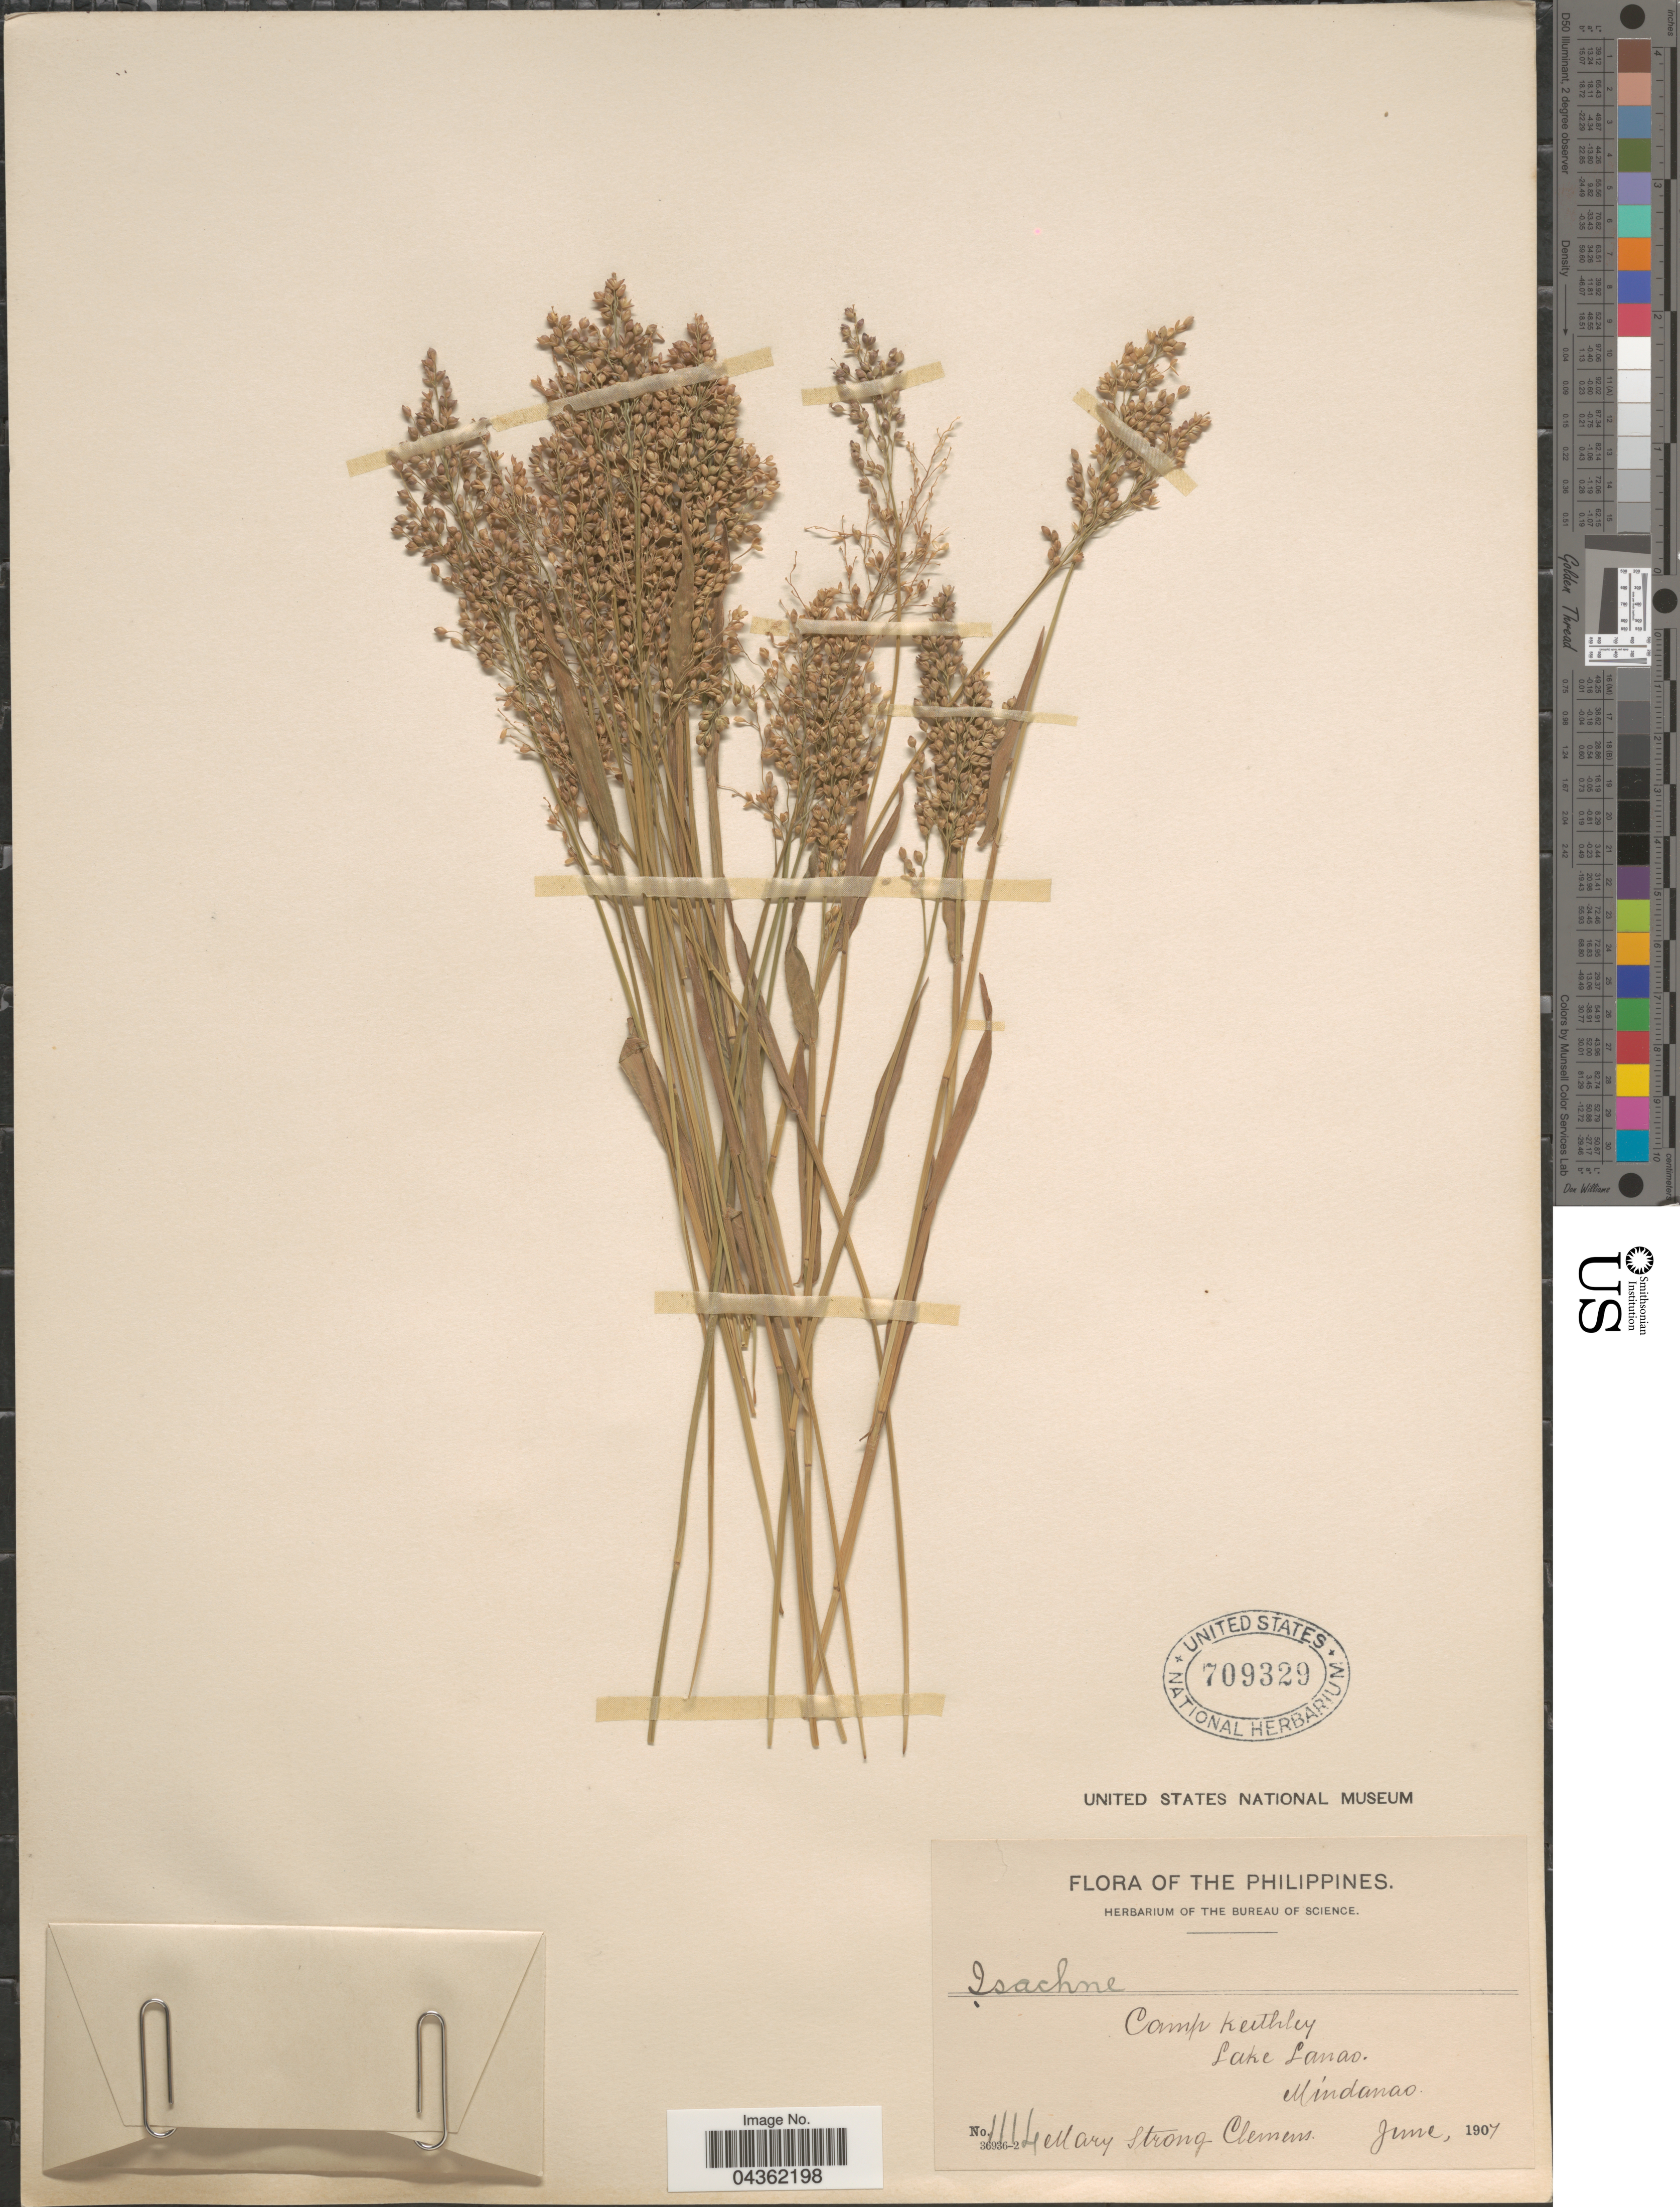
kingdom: Plantae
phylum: Tracheophyta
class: Liliopsida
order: Poales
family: Poaceae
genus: Isachne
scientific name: Isachne globosa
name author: (Thunb.) Kuntze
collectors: M. S. Clemens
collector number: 1114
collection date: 1907-06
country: Philippines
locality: Camp Keithley. Lake Lanao, Mindanao.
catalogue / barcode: US 709329